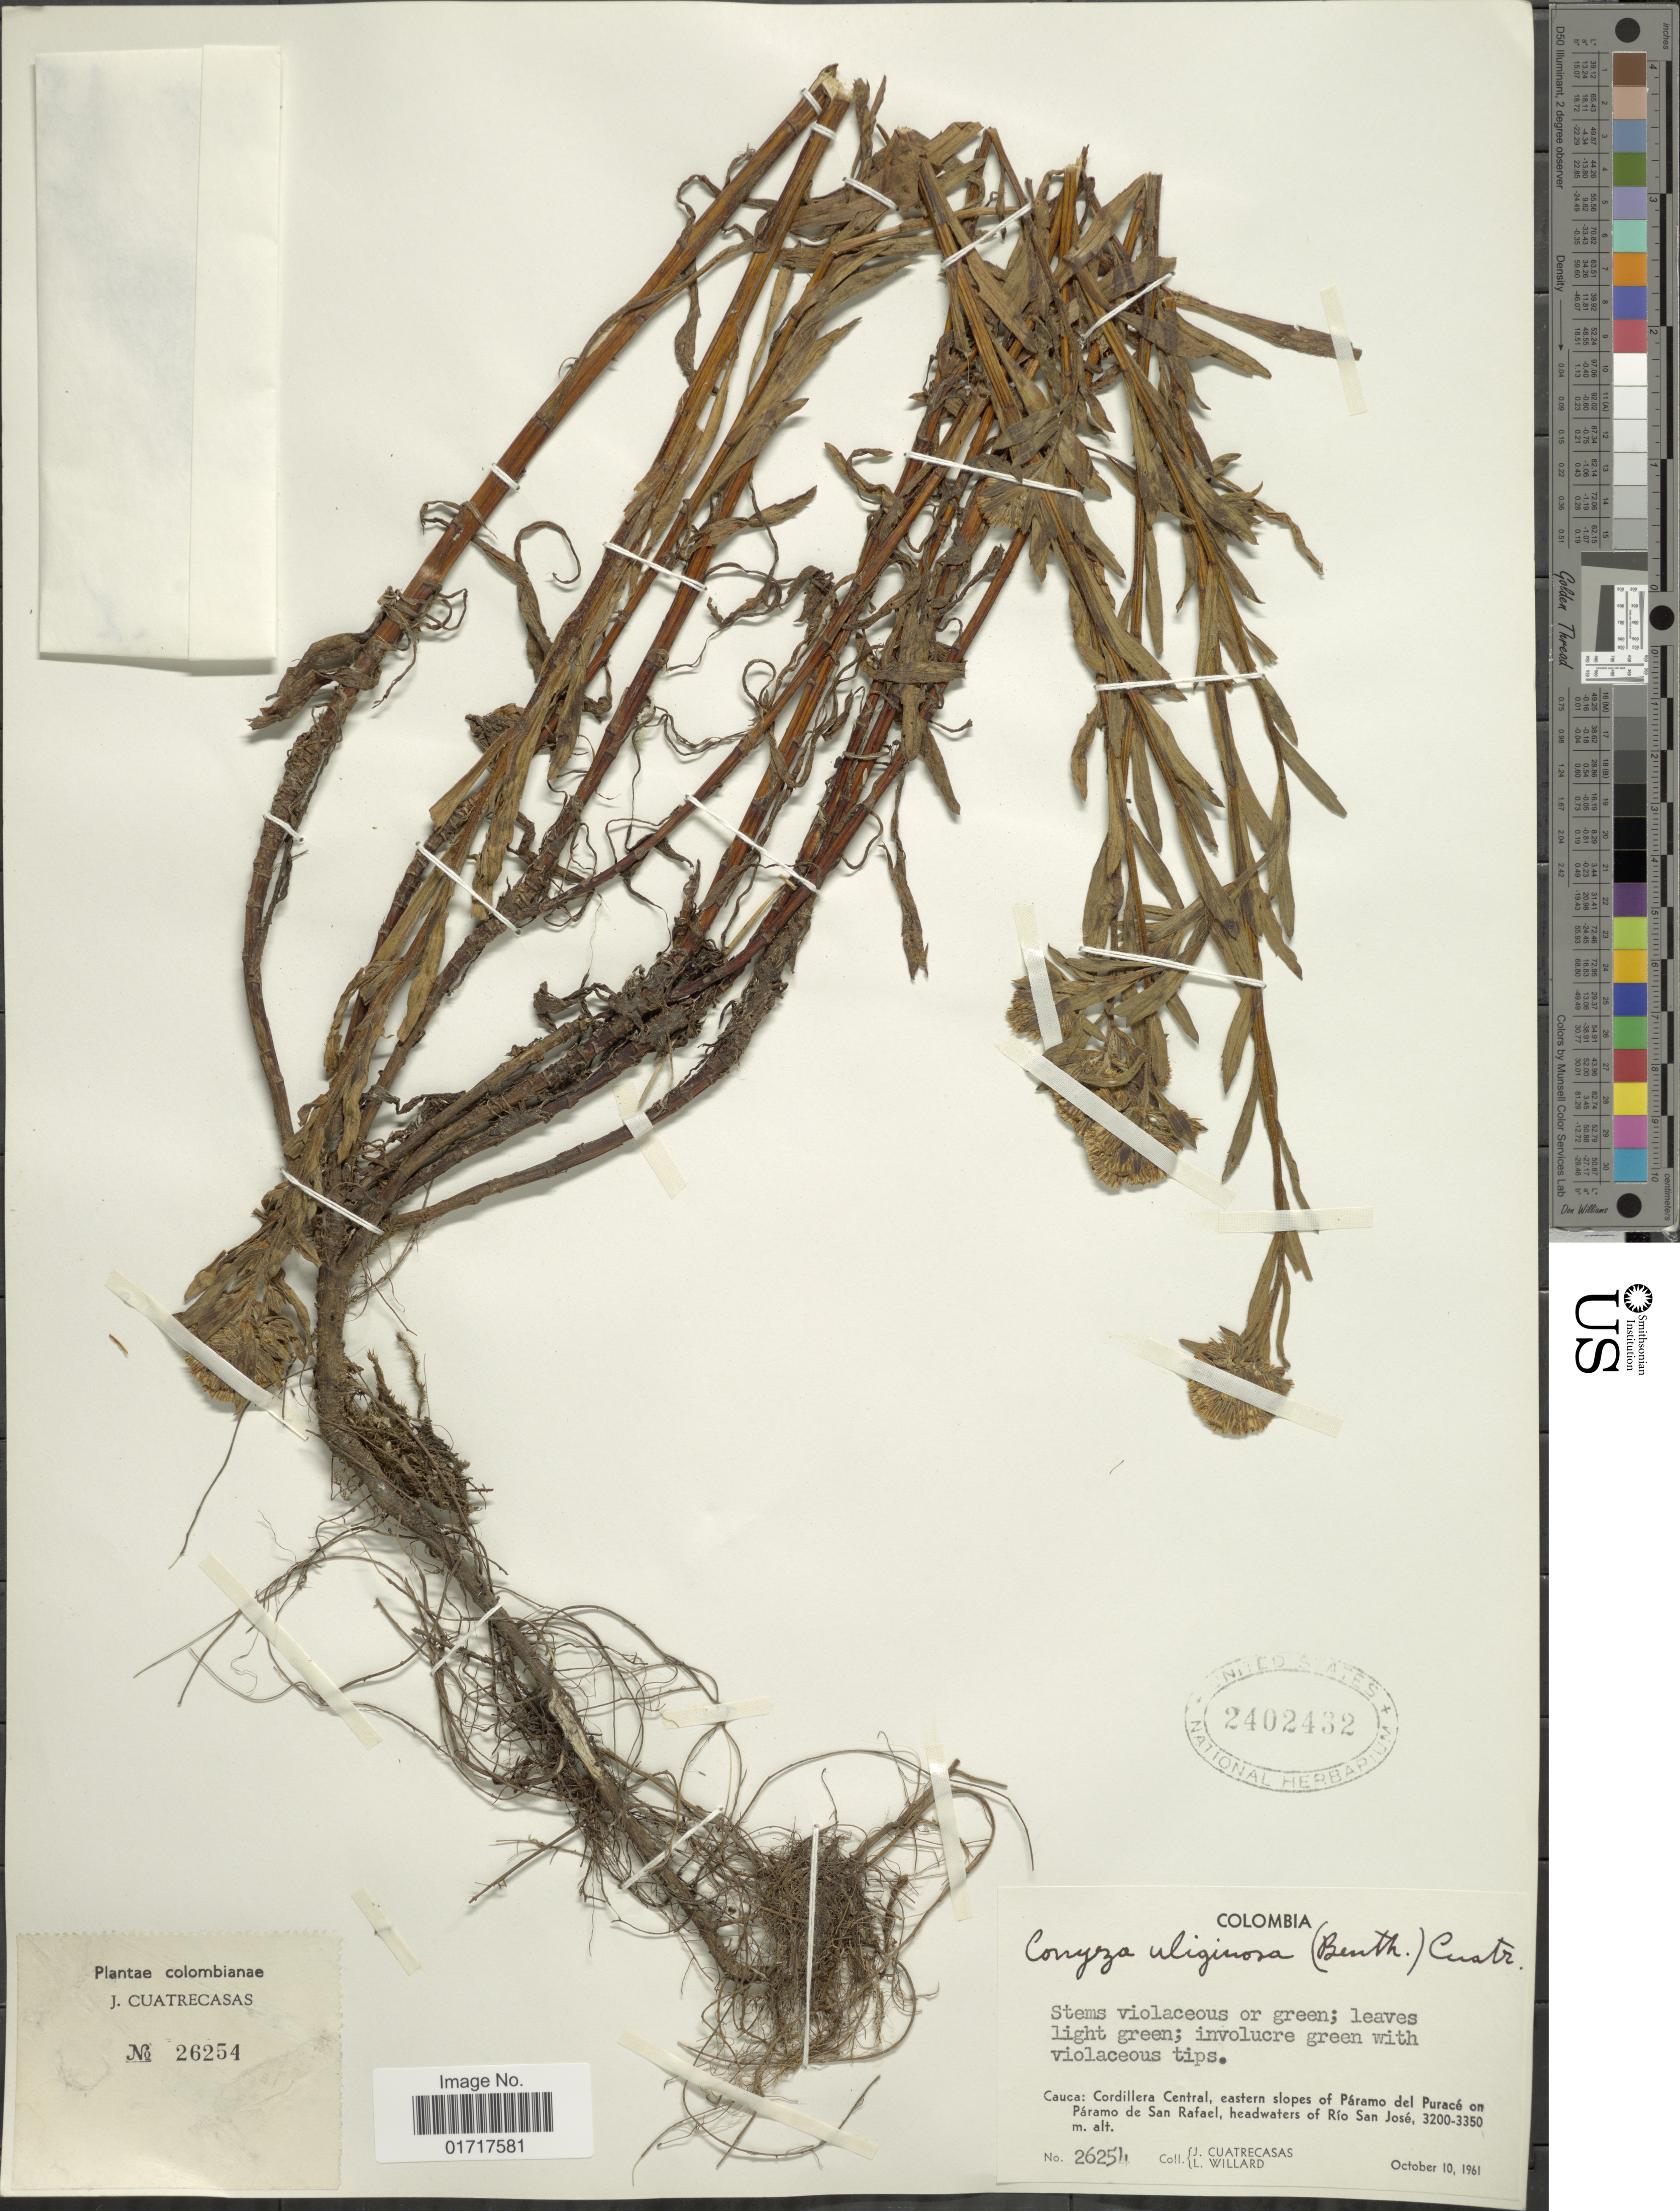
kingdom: Plantae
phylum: Tracheophyta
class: Magnoliopsida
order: Asterales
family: Asteraceae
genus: Conyza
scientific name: Conyza uliginosa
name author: (Benth.) Cuatrec.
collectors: J. Cuatrecasas & L. Willard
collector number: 26254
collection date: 1961-10-10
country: Colombia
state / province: Cauca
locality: Cauca: Cordillera Central, eastern slopes of Paramo del Purace on Paramo del Purace on Paramo de San Rafael, headwaters of Rio San Jose.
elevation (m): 3200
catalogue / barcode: US 2402432